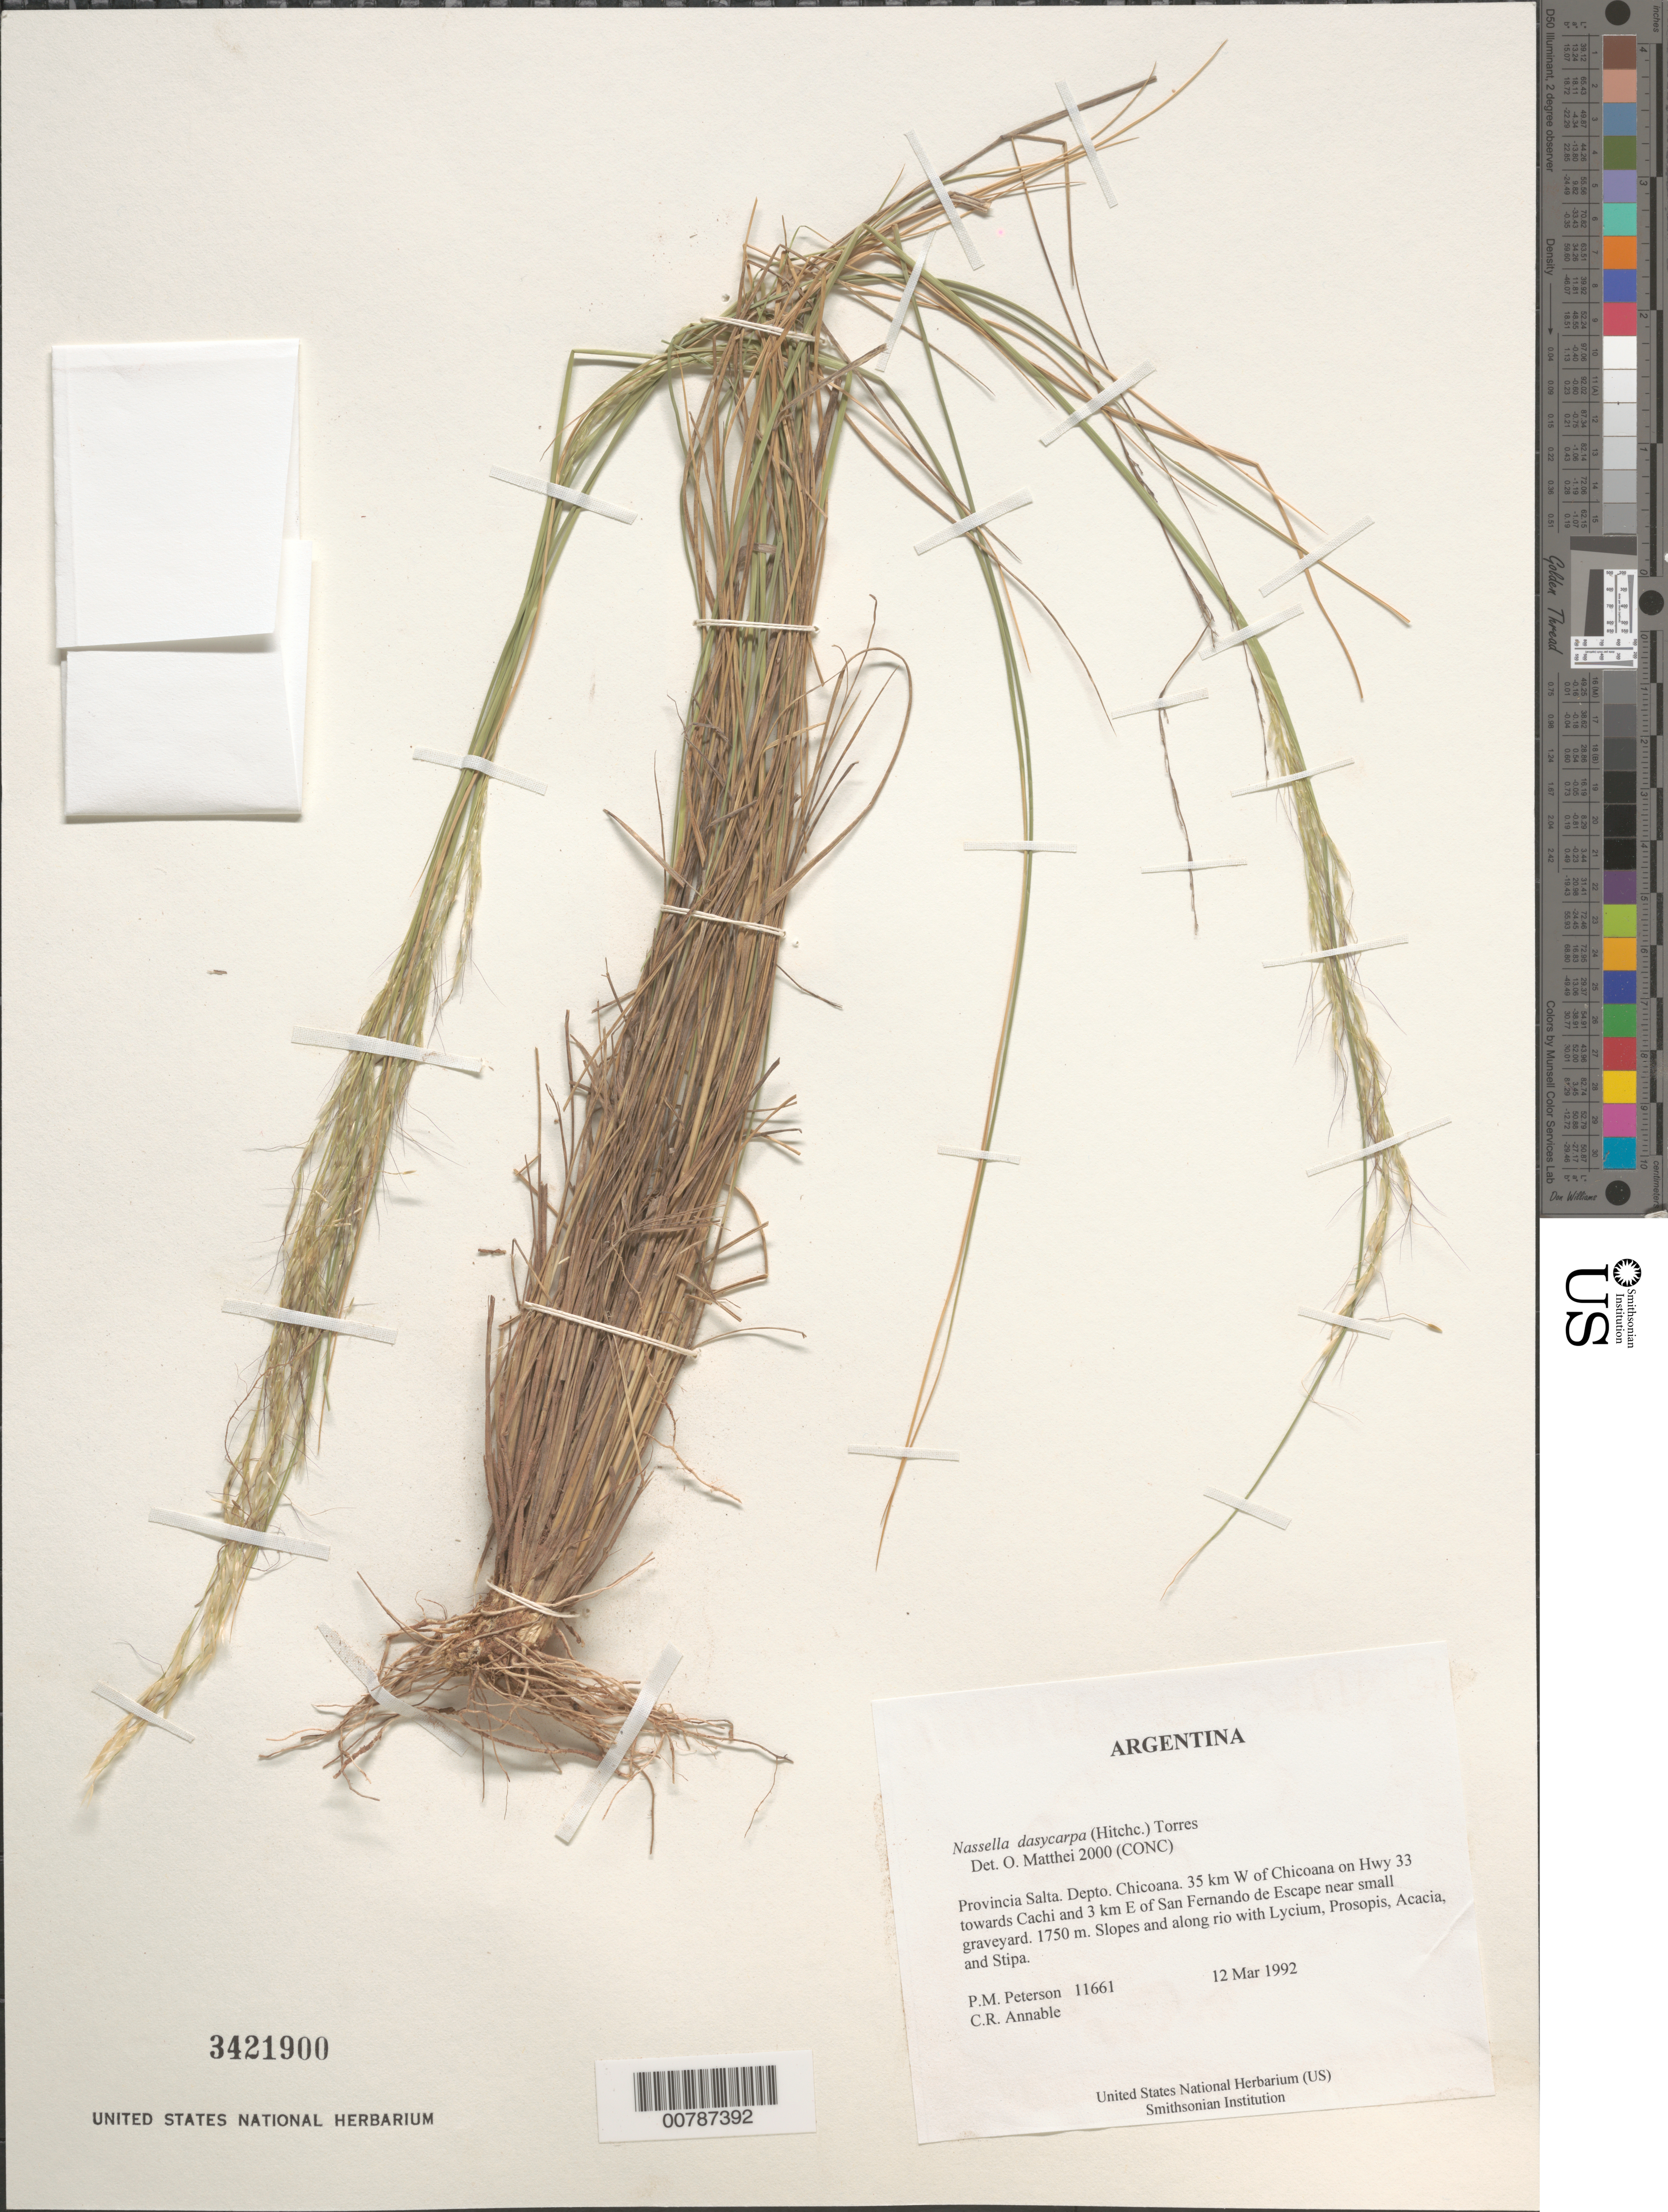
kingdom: Plantae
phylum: Tracheophyta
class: Liliopsida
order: Poales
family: Poaceae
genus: Nassella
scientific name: Nassella dasycarpa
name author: (Hitchc.) A.M. Torres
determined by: Matthei, O. R.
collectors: P. M. Peterson & C. R. Annable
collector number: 11661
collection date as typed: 12 Mar 1992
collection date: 1992-03-12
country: Argentina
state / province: Salta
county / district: Chicoana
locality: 35 km W of Chicoana on Hwy 33 towards Cachi and 3 km E of San Fernando de Escape near small graveyard.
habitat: Slopes and along rio with Lycium, Prosopis, Acacia, and Stipa.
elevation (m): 1750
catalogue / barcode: US 3421900